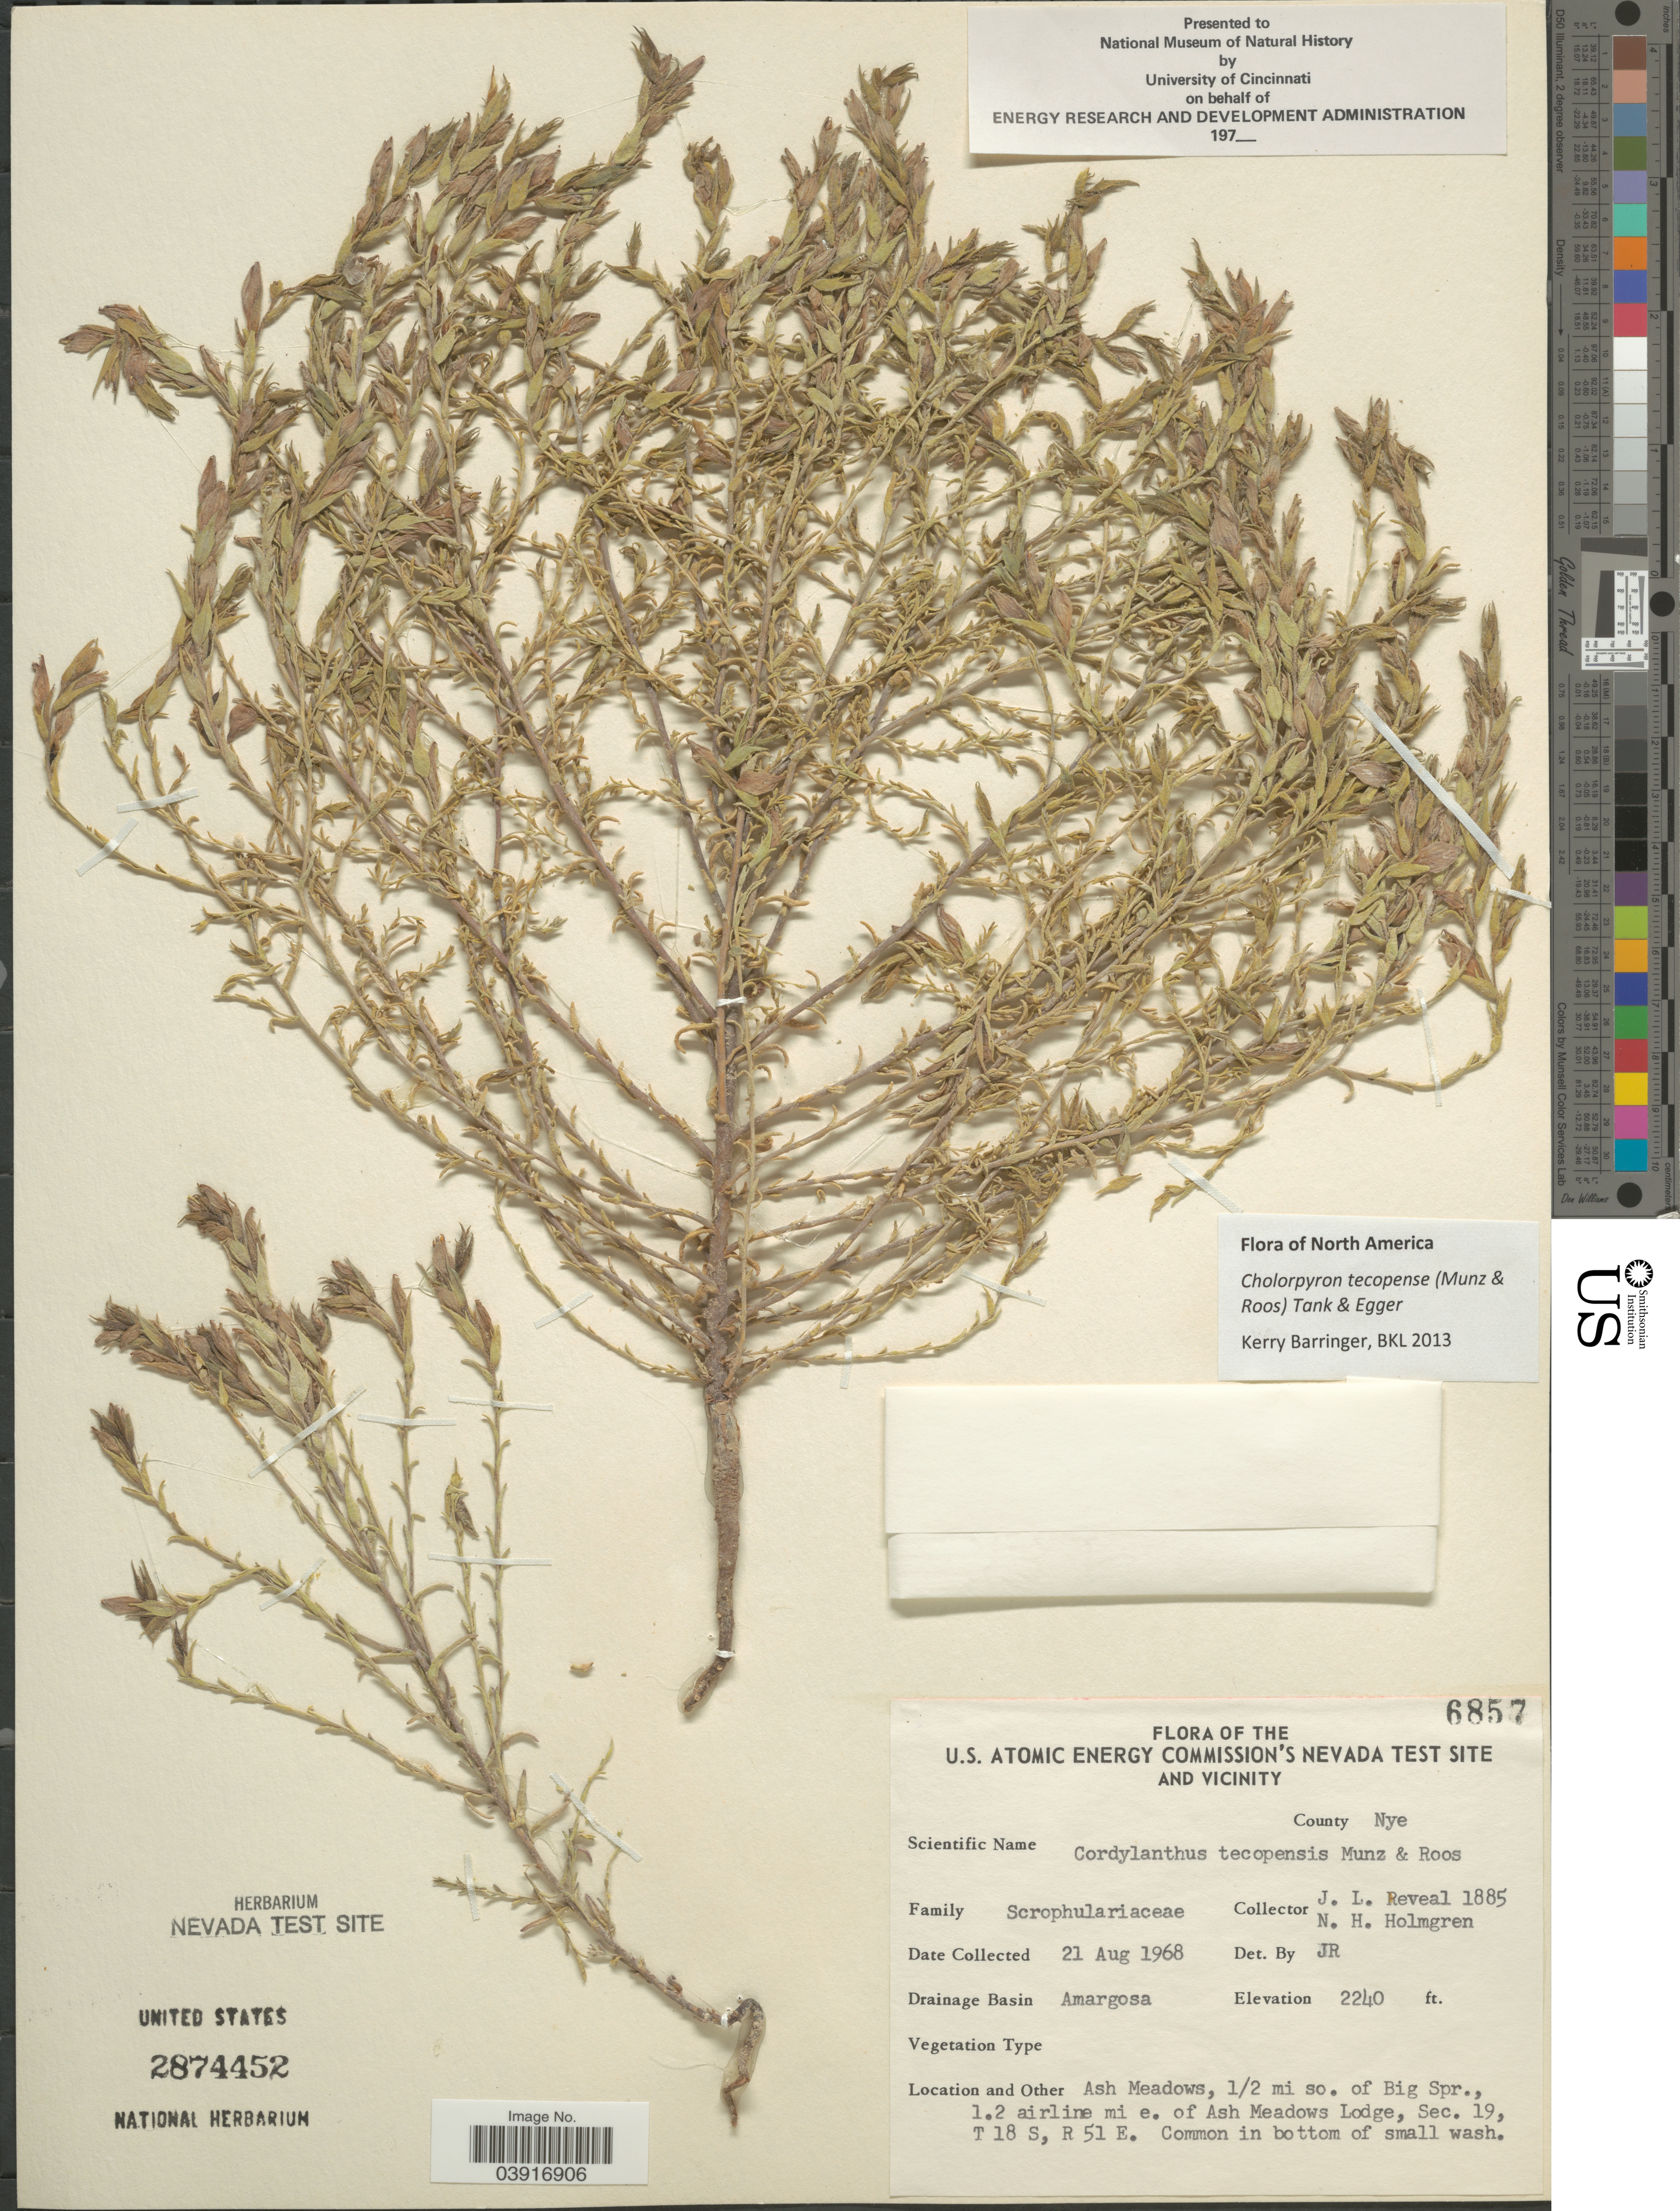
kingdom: Plantae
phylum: Tracheophyta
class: Magnoliopsida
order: Lamiales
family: Orobanchaceae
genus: Chloropyron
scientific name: Chloropyron tecopense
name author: (Munz) J.C. Roos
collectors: J. L. Reveal & N. H. Holmgren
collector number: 6857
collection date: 1968-08-21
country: United States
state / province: Nevada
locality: U.S. Atomic Energy Commision's Nevada Test Site and Vicinity. County Nye. Drainage Basin Amargosa. Ash Meadows, ½ mi so. of Big Spr., 1.2 airline mi e. of Ash Meadows Lodge, Sec. 19, T 18 S, R 51 E.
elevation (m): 683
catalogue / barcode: US 2874452